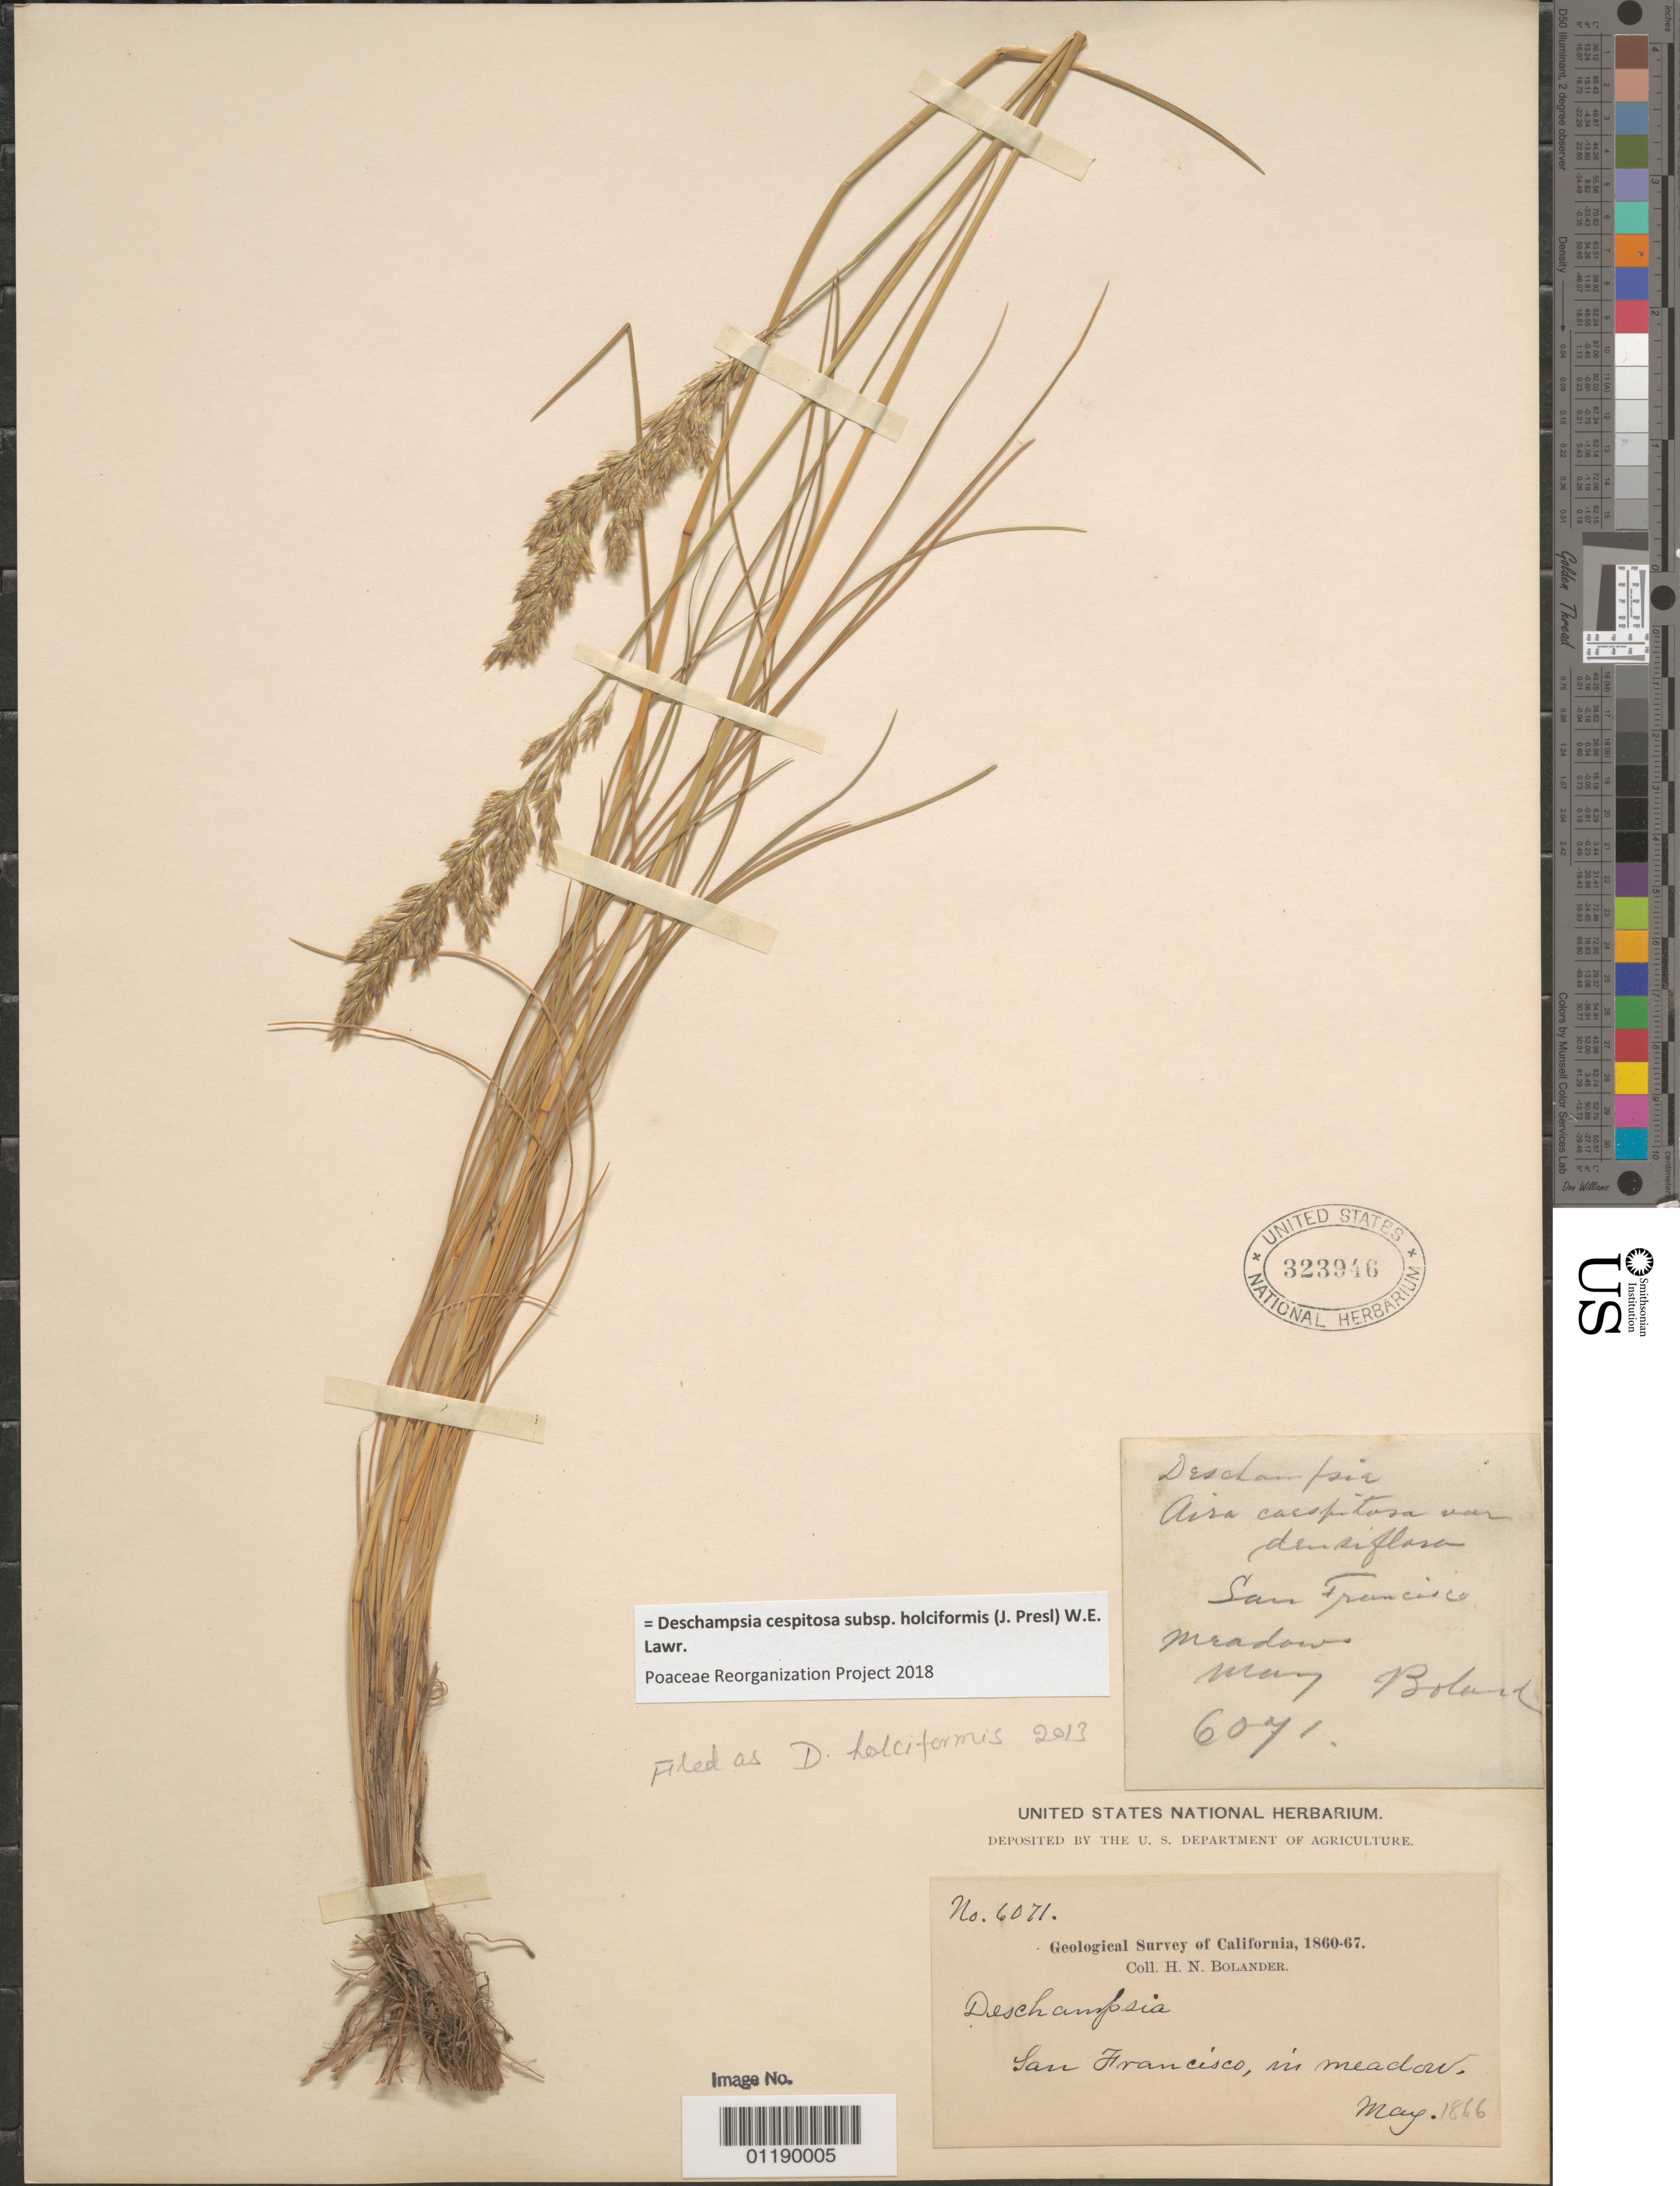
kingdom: Plantae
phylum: Tracheophyta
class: Liliopsida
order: Poales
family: Poaceae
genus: Deschampsia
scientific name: Deschampsia cespitosa subsp. holciformis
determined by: Poaceae Reorganization Project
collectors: H. Bolander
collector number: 6071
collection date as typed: May 1866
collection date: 1866-05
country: United States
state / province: California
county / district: San Francisco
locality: San Francisco.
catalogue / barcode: US 323946